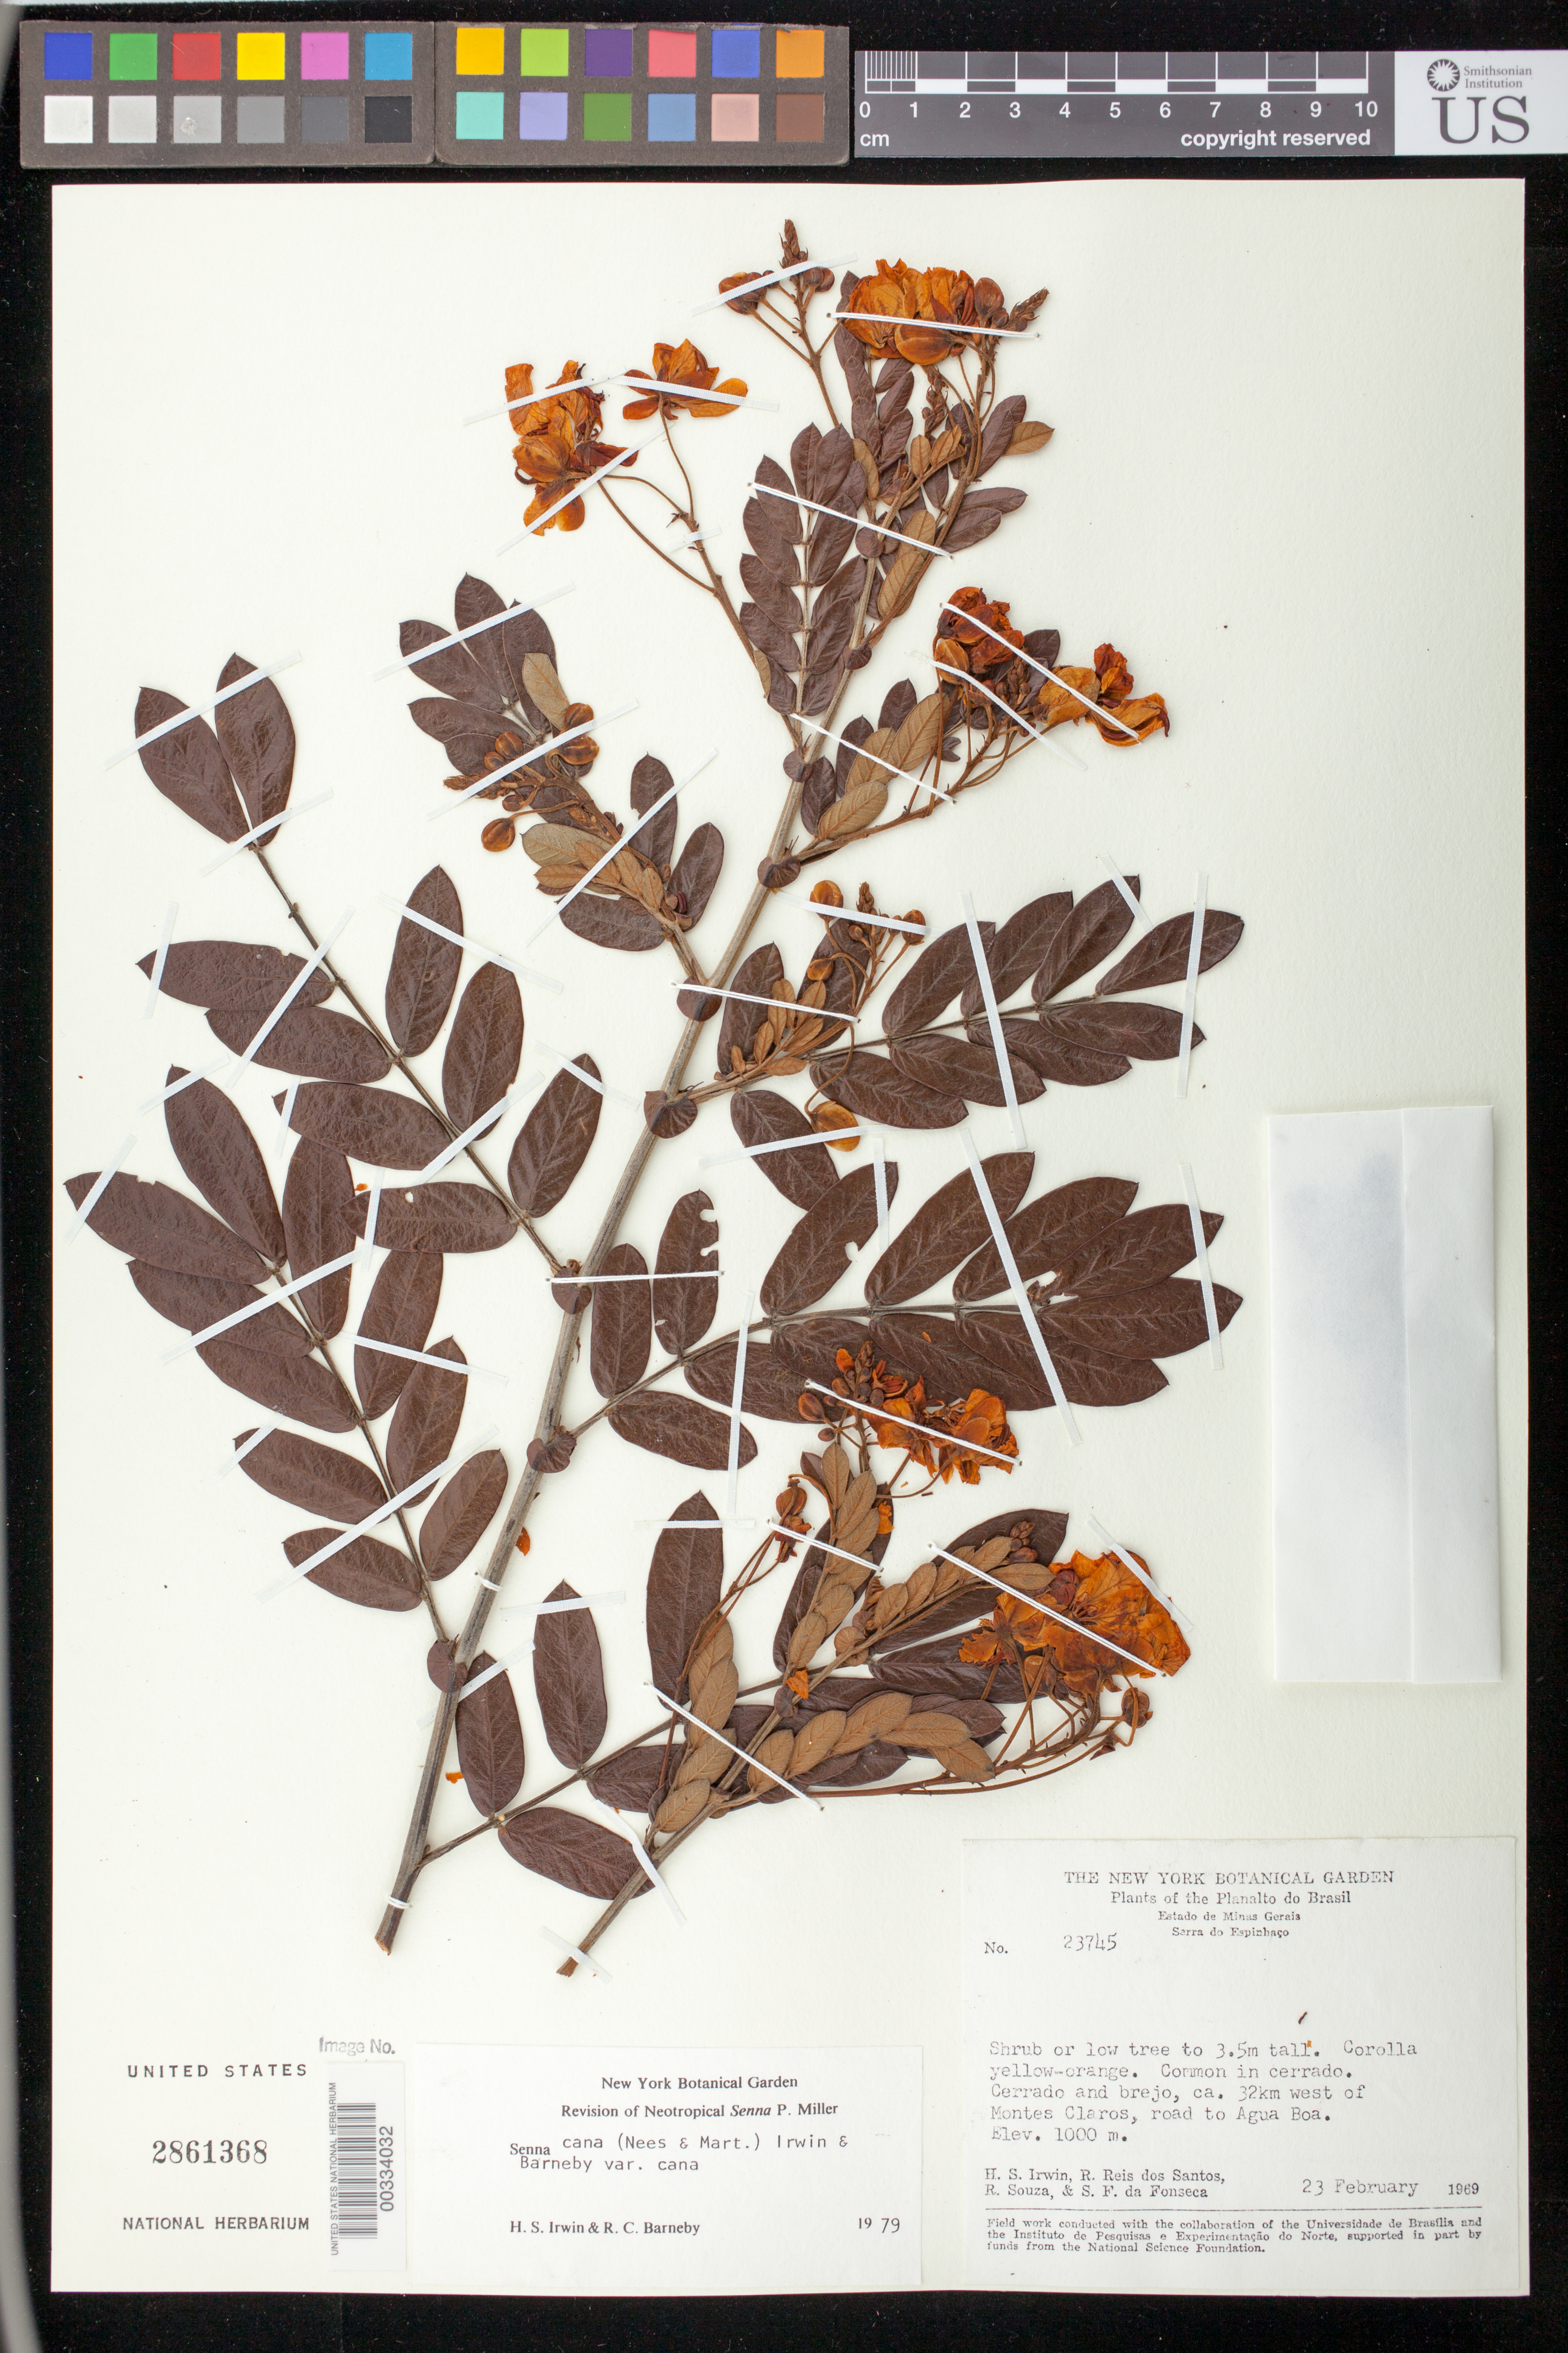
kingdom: Plantae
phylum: Tracheophyta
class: Magnoliopsida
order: Fabales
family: Fabaceae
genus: Senna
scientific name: Senna cana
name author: (Nees & Mart.) H.S. Irwin & Barneby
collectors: H. Irwin, R. G. P. Santos, R. Souza & S. F. Fonsêca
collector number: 23745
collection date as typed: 23 Feb 1969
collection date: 1969-02-23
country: Brazil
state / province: Minas Gerais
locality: Serra do espinhaco; ca 32 km w of montes claros, road to agua boa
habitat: Cerrado and brejo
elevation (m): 1000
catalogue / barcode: US 2861368